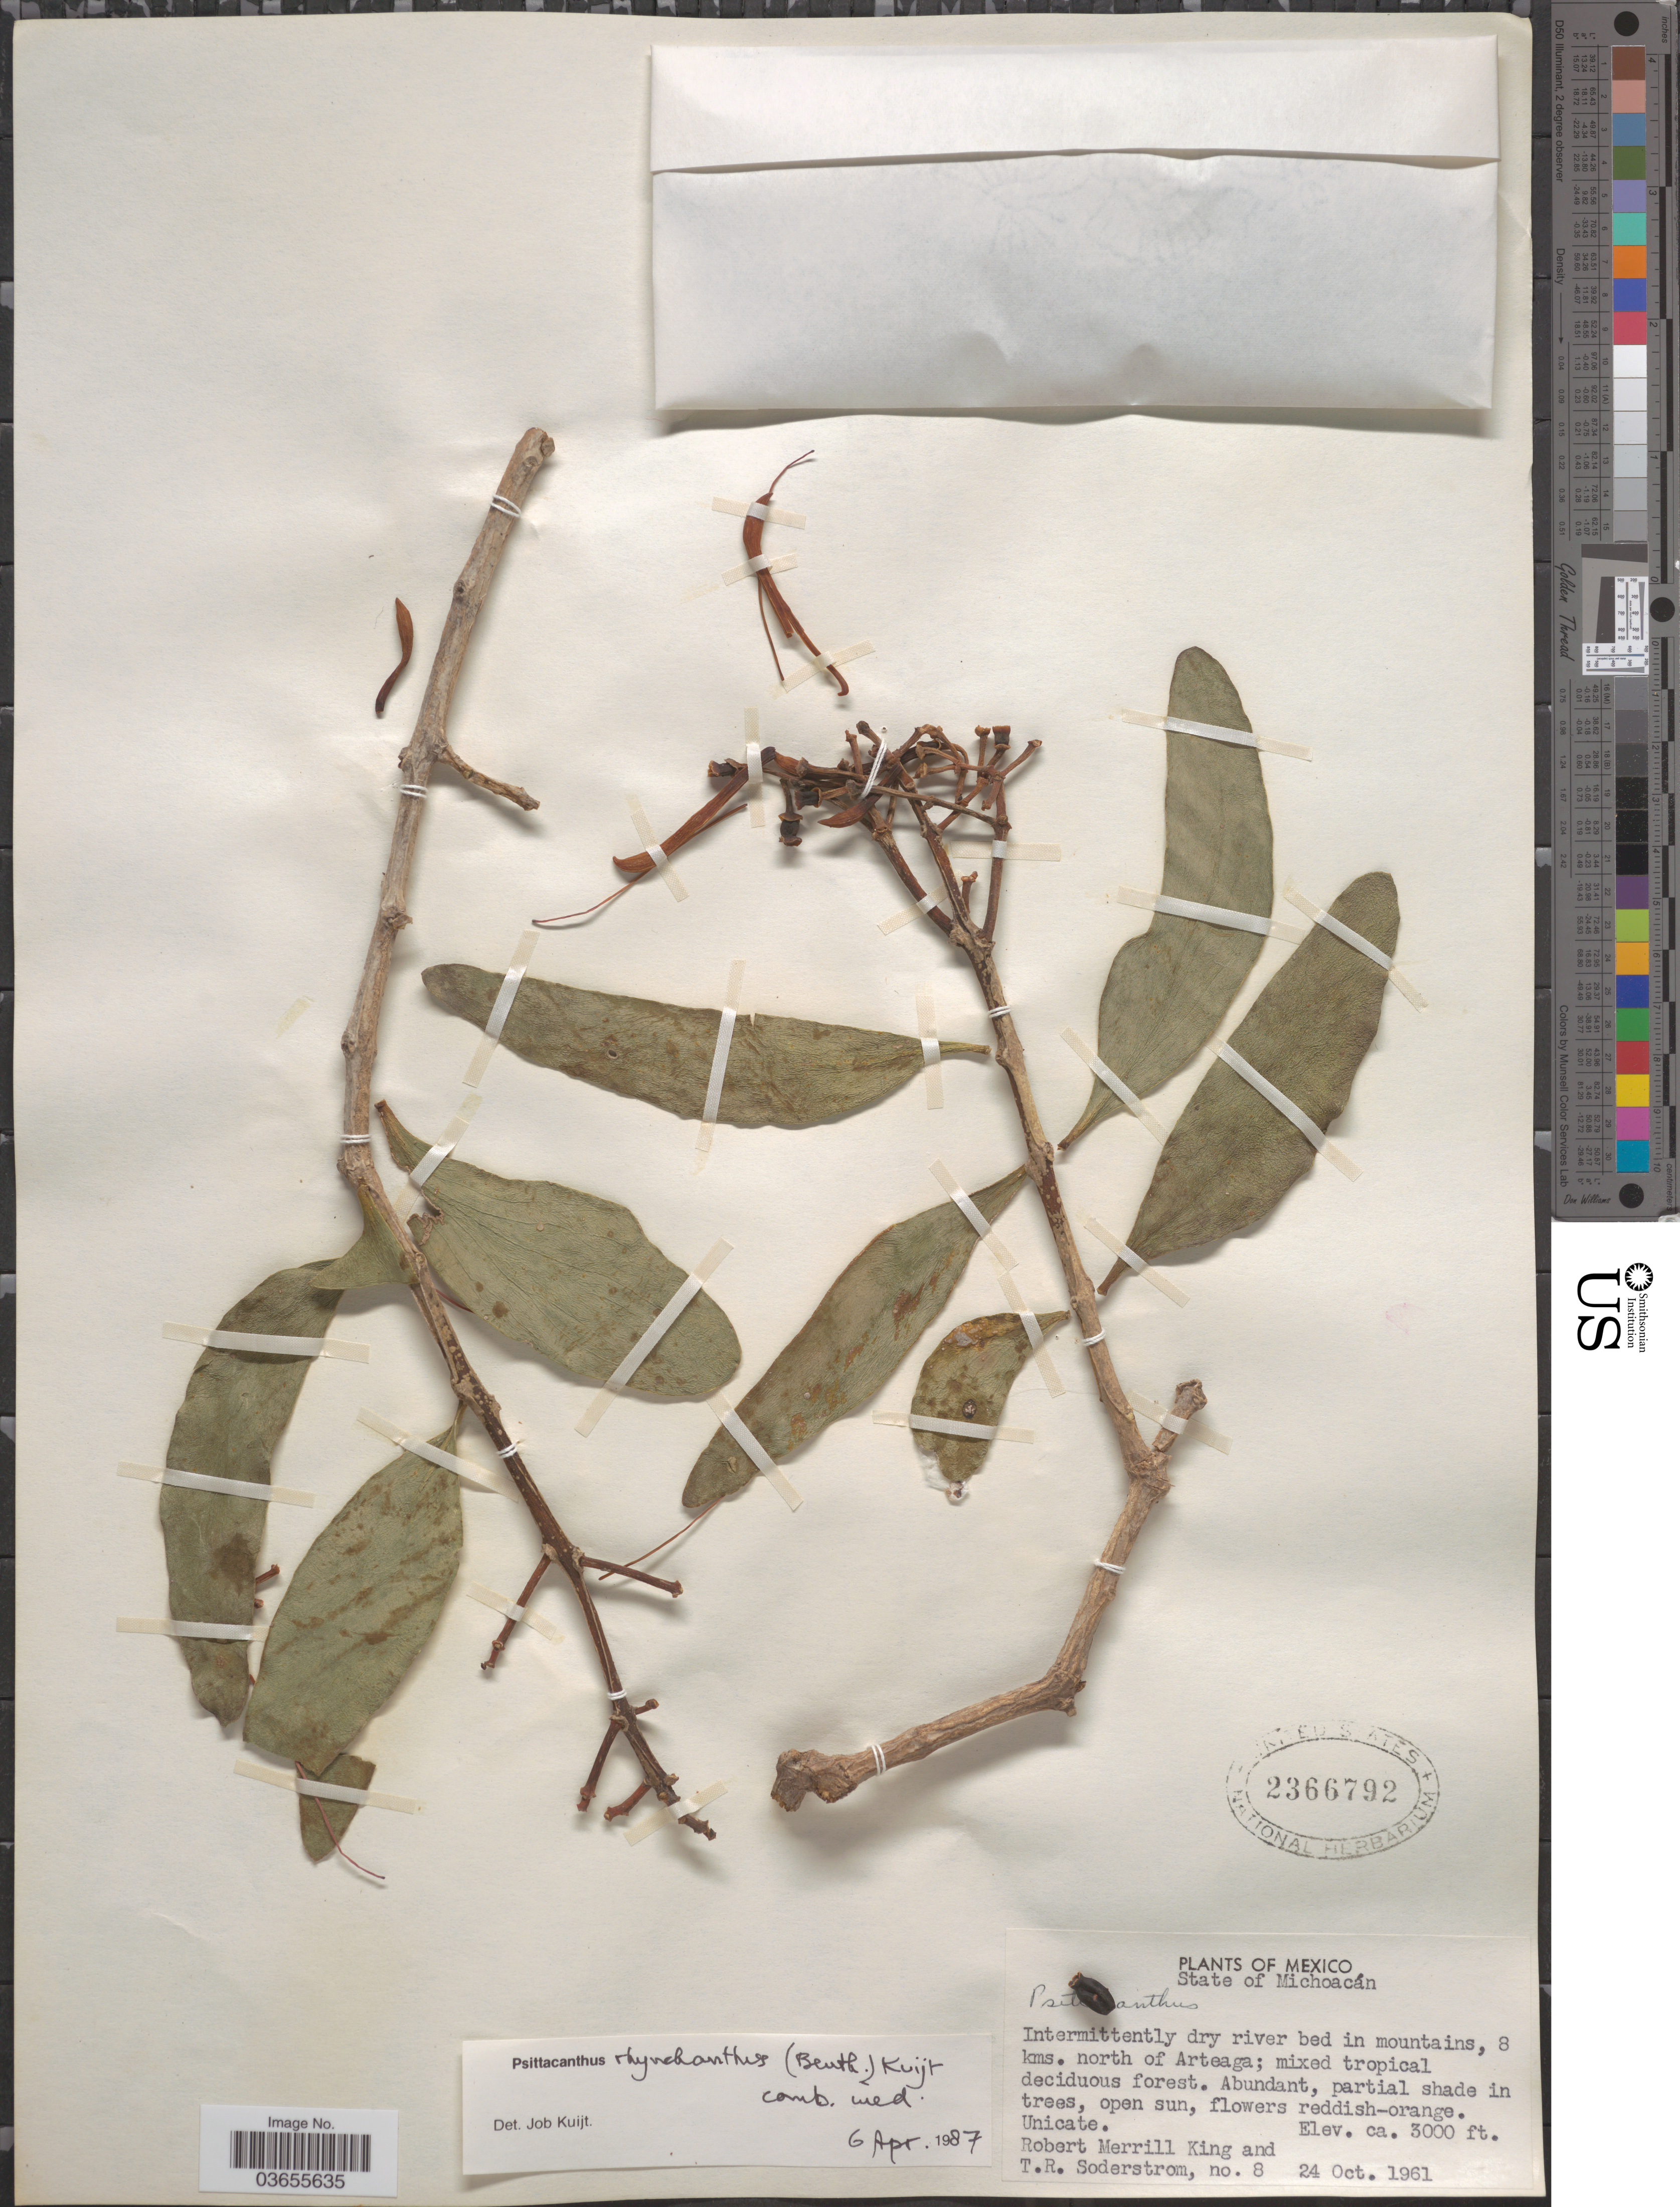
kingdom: Plantae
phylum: Tracheophyta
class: Magnoliopsida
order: Santalales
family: Loranthaceae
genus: Psittacanthus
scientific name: Psittacanthus rhynchanthus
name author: (Benth.) Kuijt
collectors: R. M. King & T. R. Soderstrom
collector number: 8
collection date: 1961-10-24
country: Mexico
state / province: Michoacán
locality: Intermittently dry river bed in mountains, 8 kms. north of Arteaga.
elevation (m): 914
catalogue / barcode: US 2366792